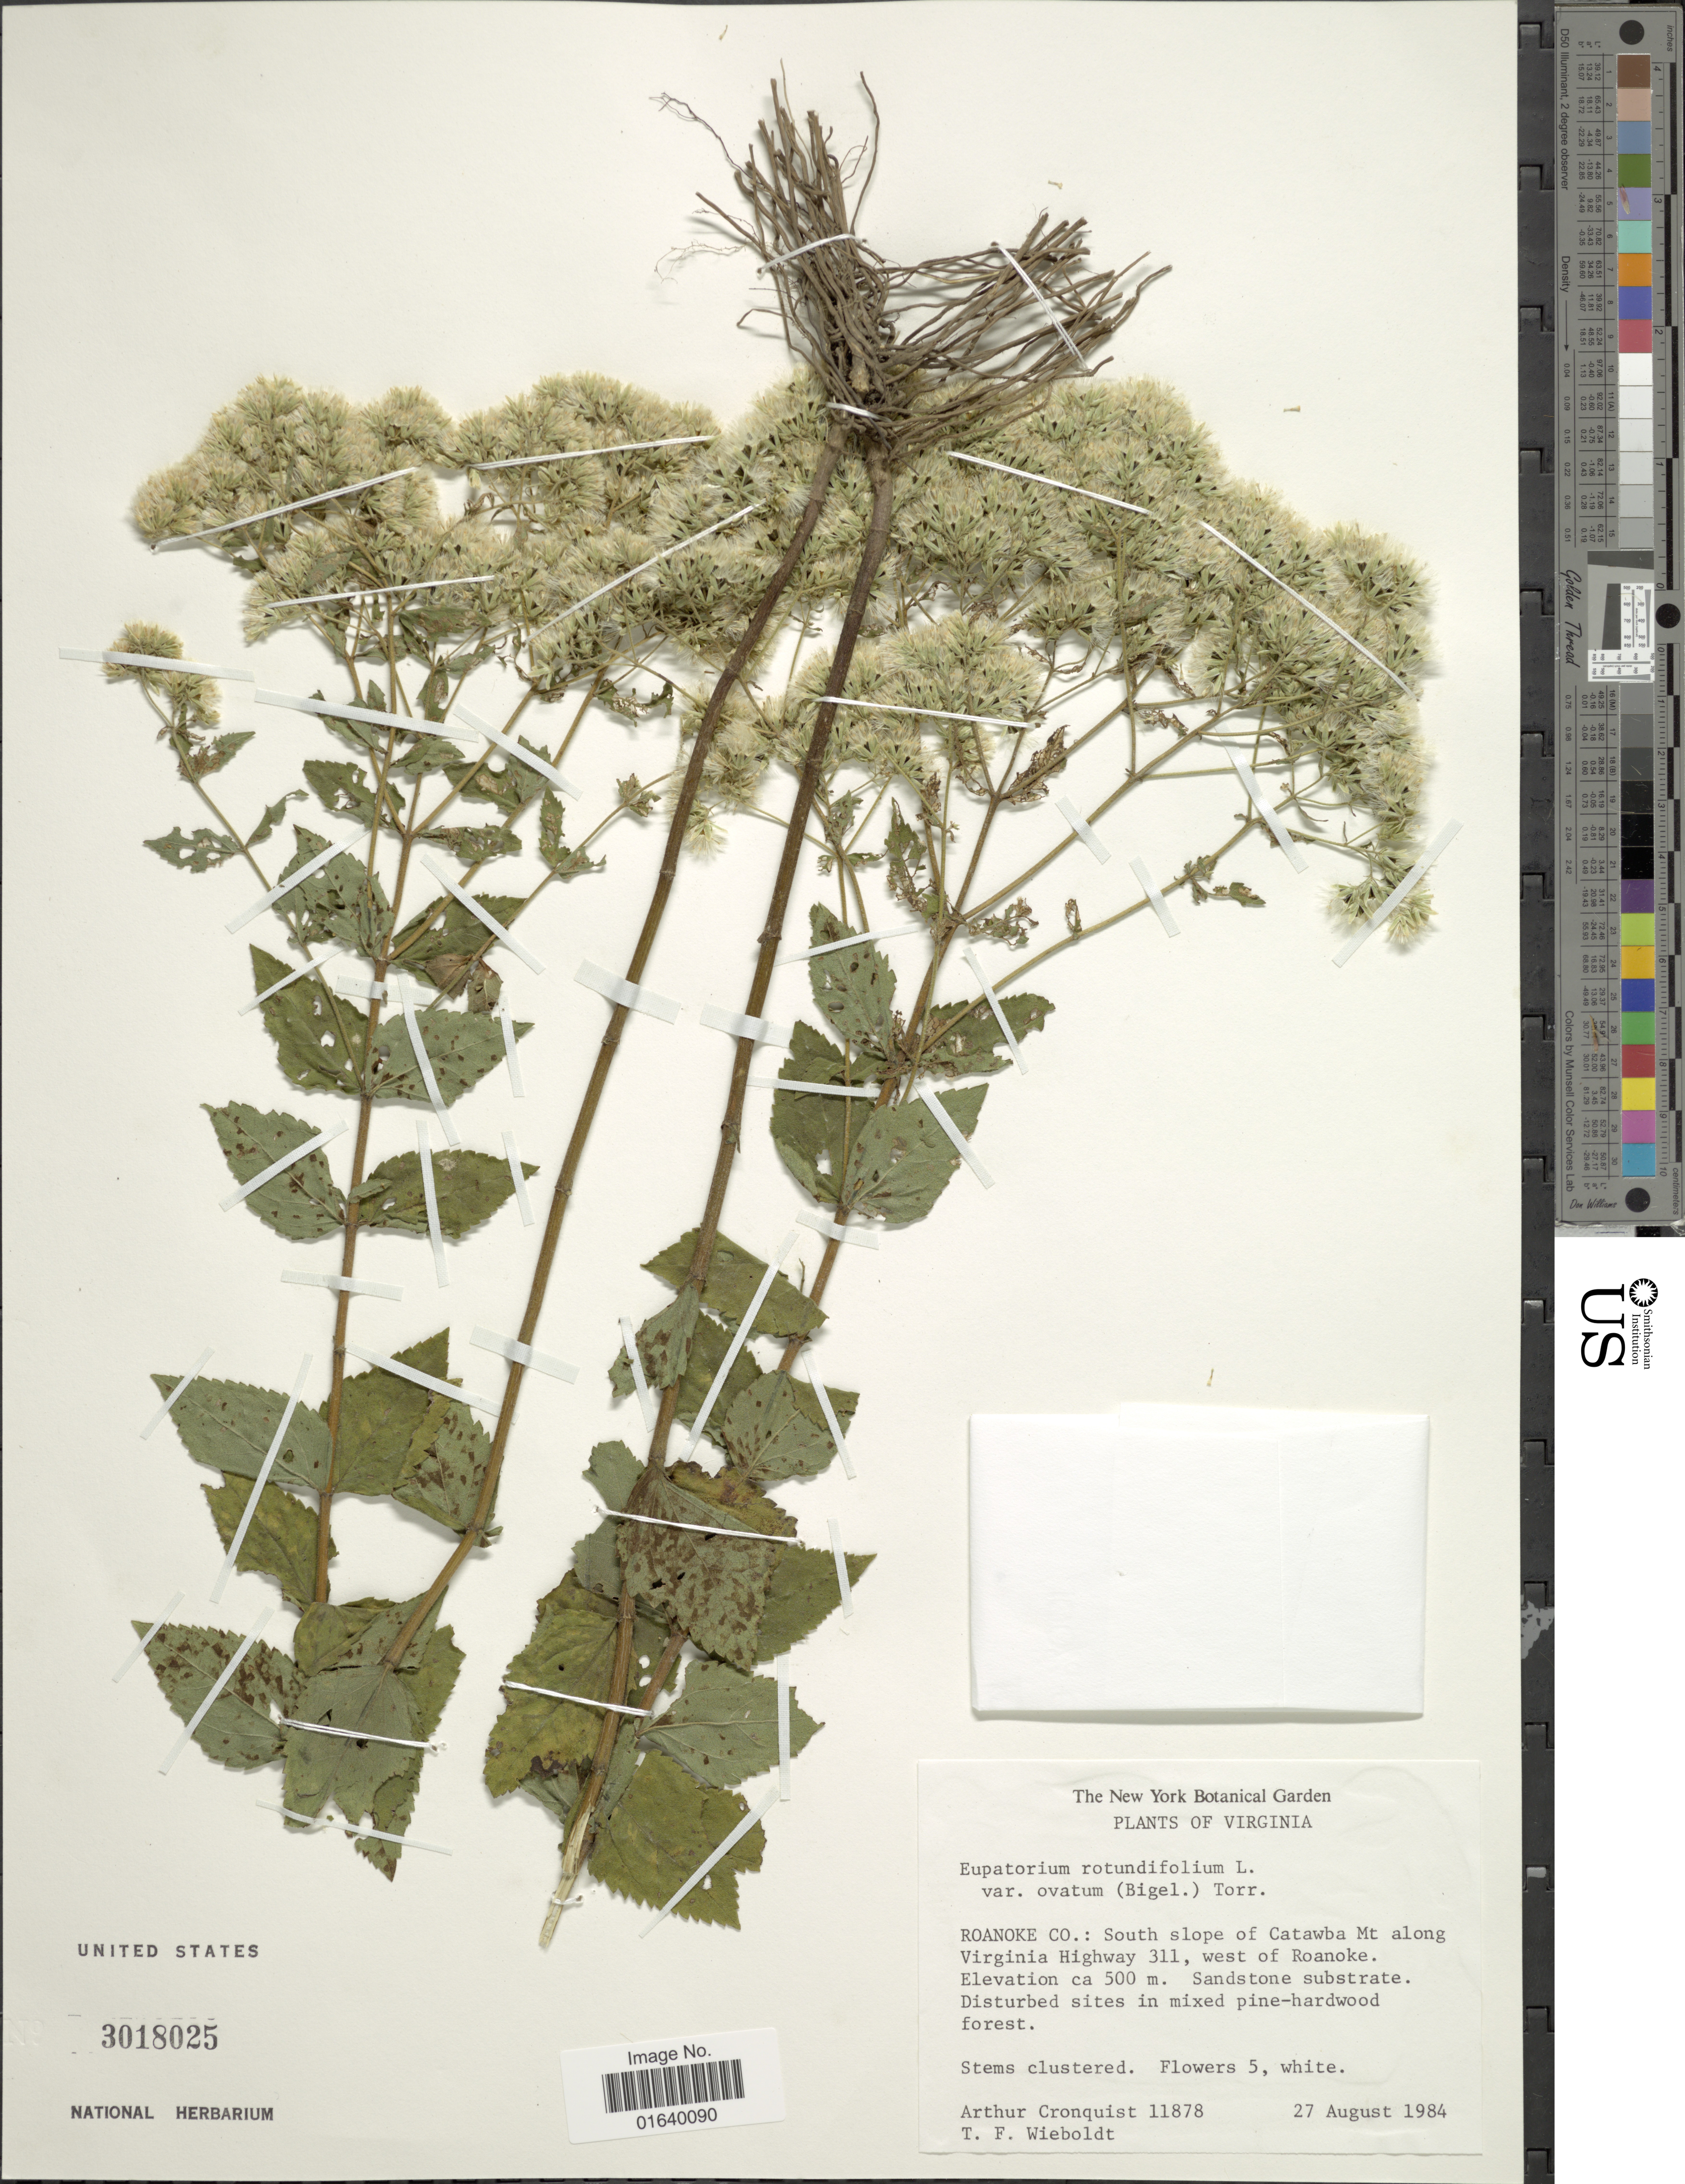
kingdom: Plantae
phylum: Tracheophyta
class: Magnoliopsida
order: Asterales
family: Asteraceae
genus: Eupatorium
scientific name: Eupatorium rotundifolium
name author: L.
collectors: A. J. Cronquist & T. Wieboldt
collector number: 11878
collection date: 1984-08-27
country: United States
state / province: Virginia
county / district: Roanoke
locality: Roanoke Co: South slope of Catawba Mt along Virginia Highway 311, west of Roanoke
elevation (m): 500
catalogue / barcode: US 3018025